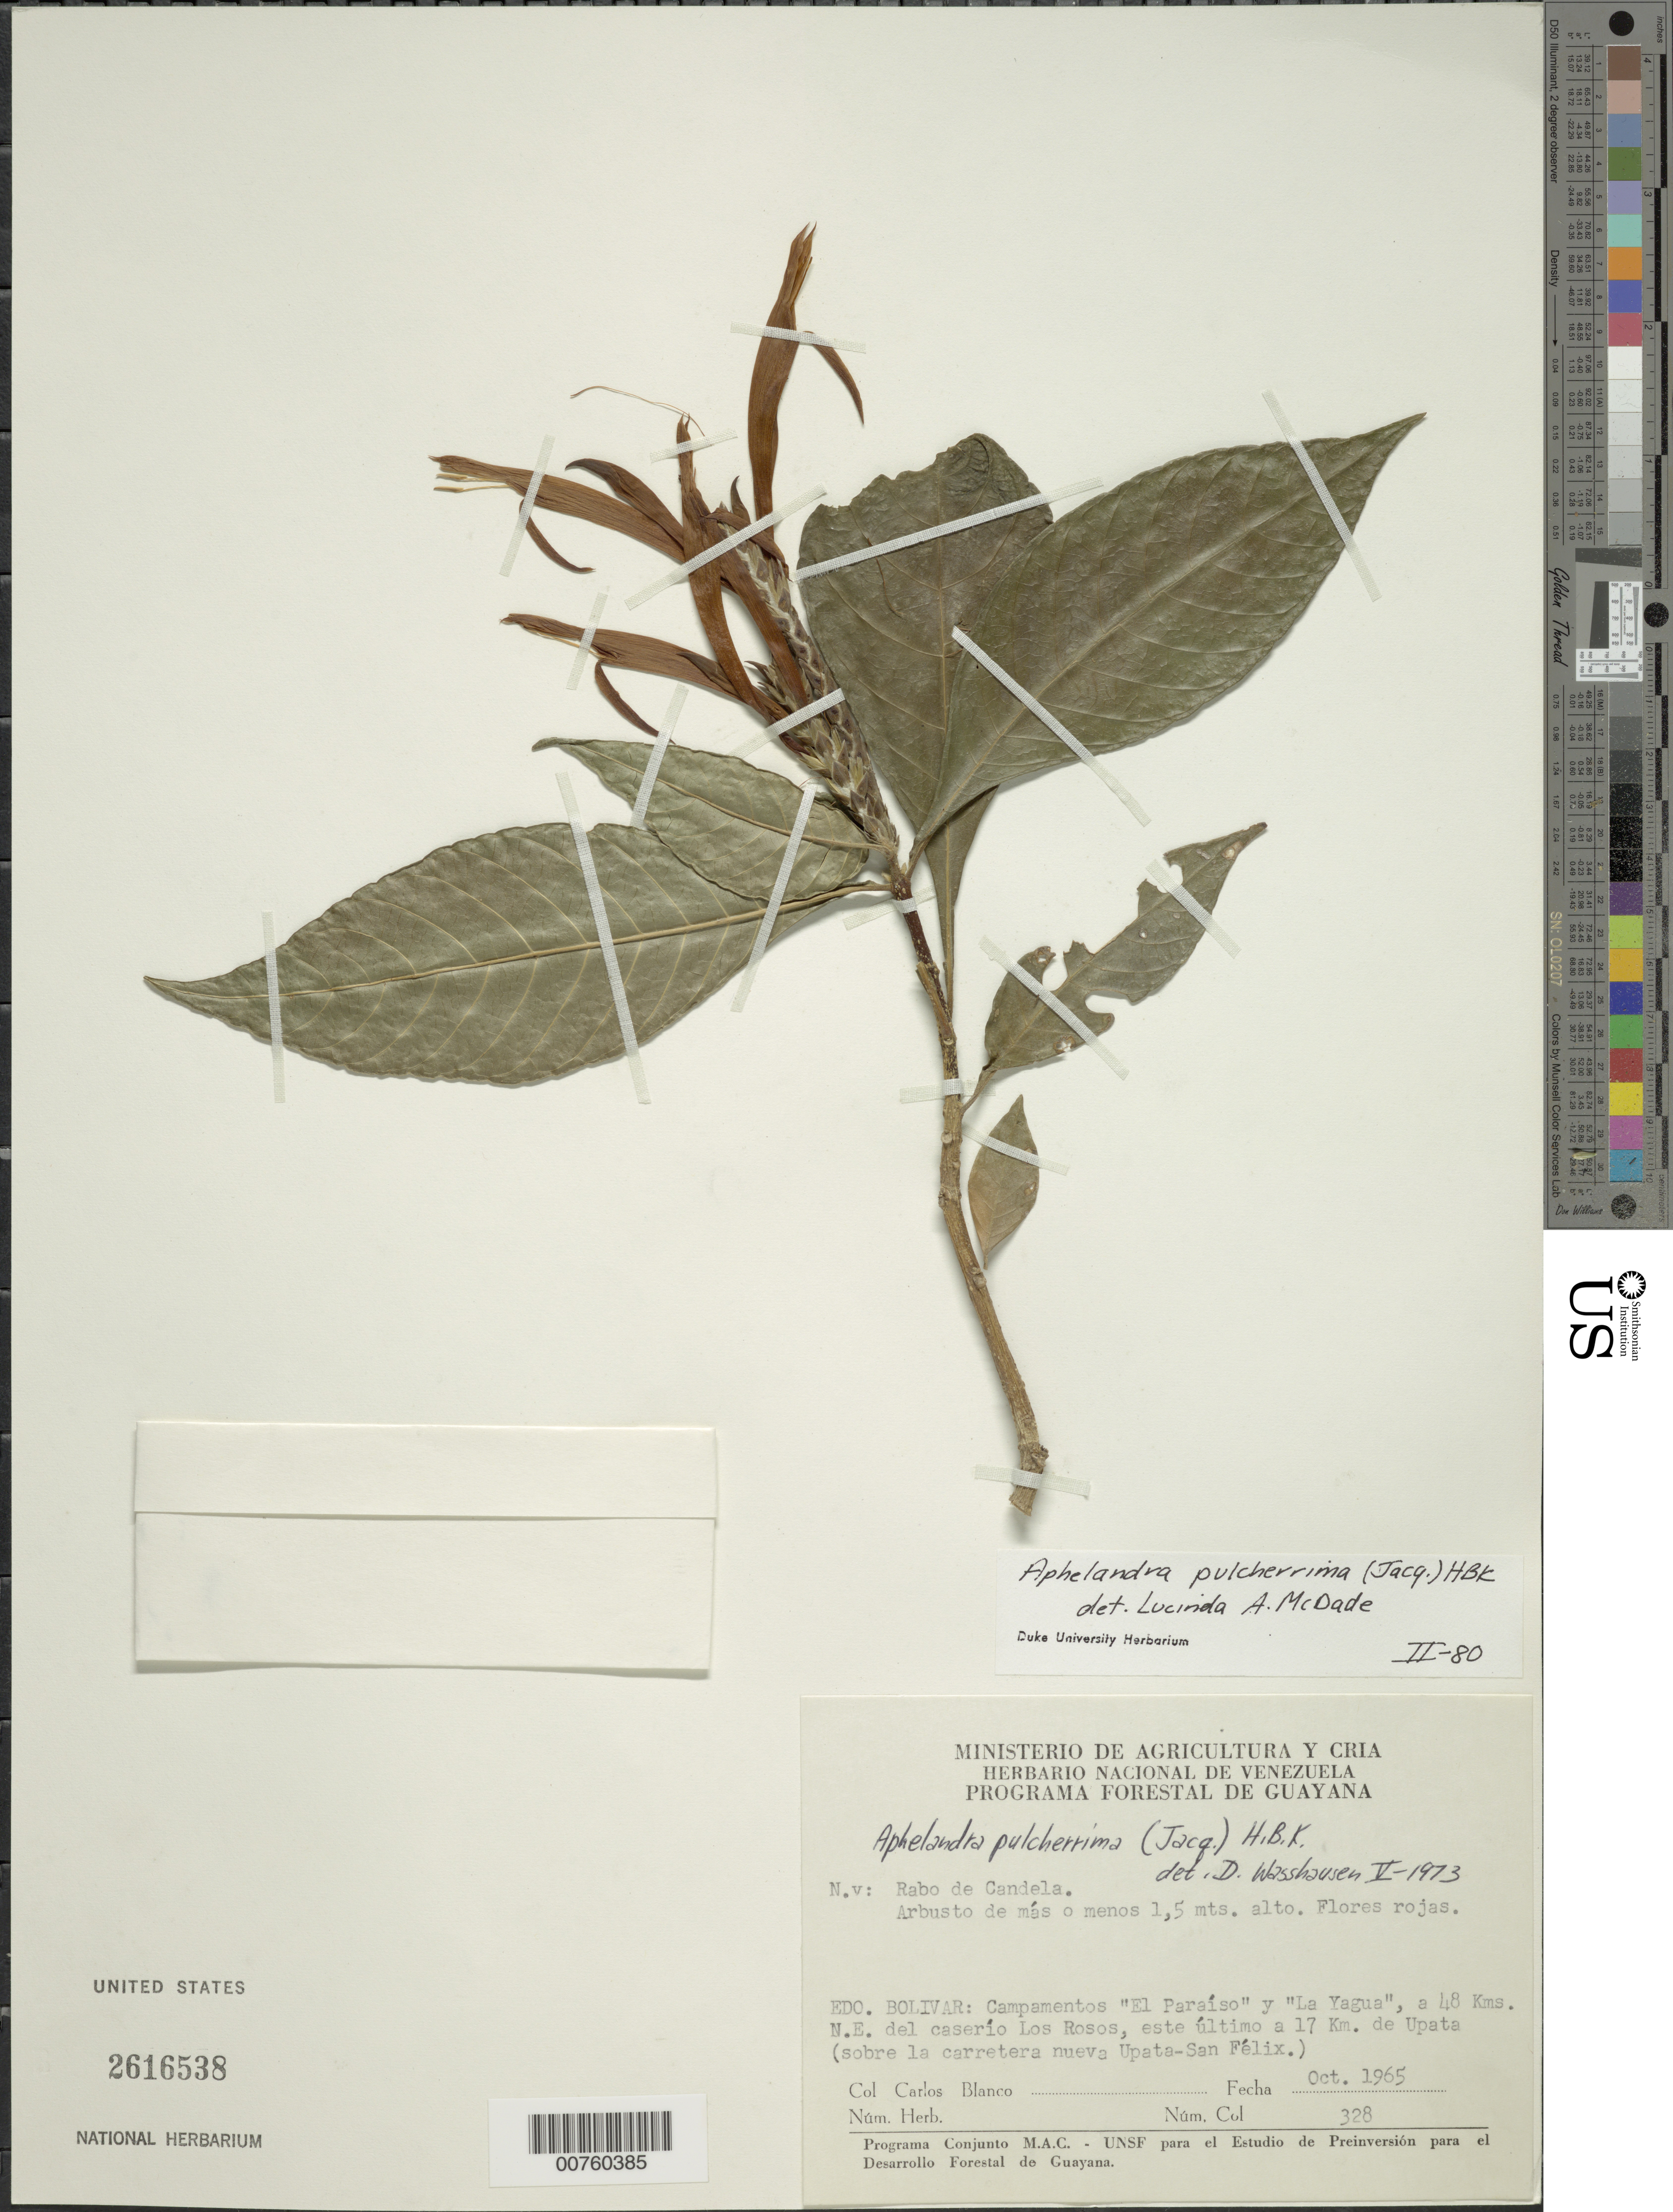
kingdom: Plantae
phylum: Tracheophyta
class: Magnoliopsida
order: Lamiales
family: Acanthaceae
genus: Aphelandra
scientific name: Aphelandra pulcherrima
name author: (Jacq.) Kunth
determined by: McDade, L. A.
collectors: C. A. Blanco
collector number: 328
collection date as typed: Oct-65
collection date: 1965-10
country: Venezuela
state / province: Bolívar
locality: Campamentos "El Paraiso" y "La Yagua", 48 km NE del caserío Los Rosos, 17 km E de Upata (sobre la carretera nueva Upata-San Felix)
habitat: Sobre la carretera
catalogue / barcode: US 2616538